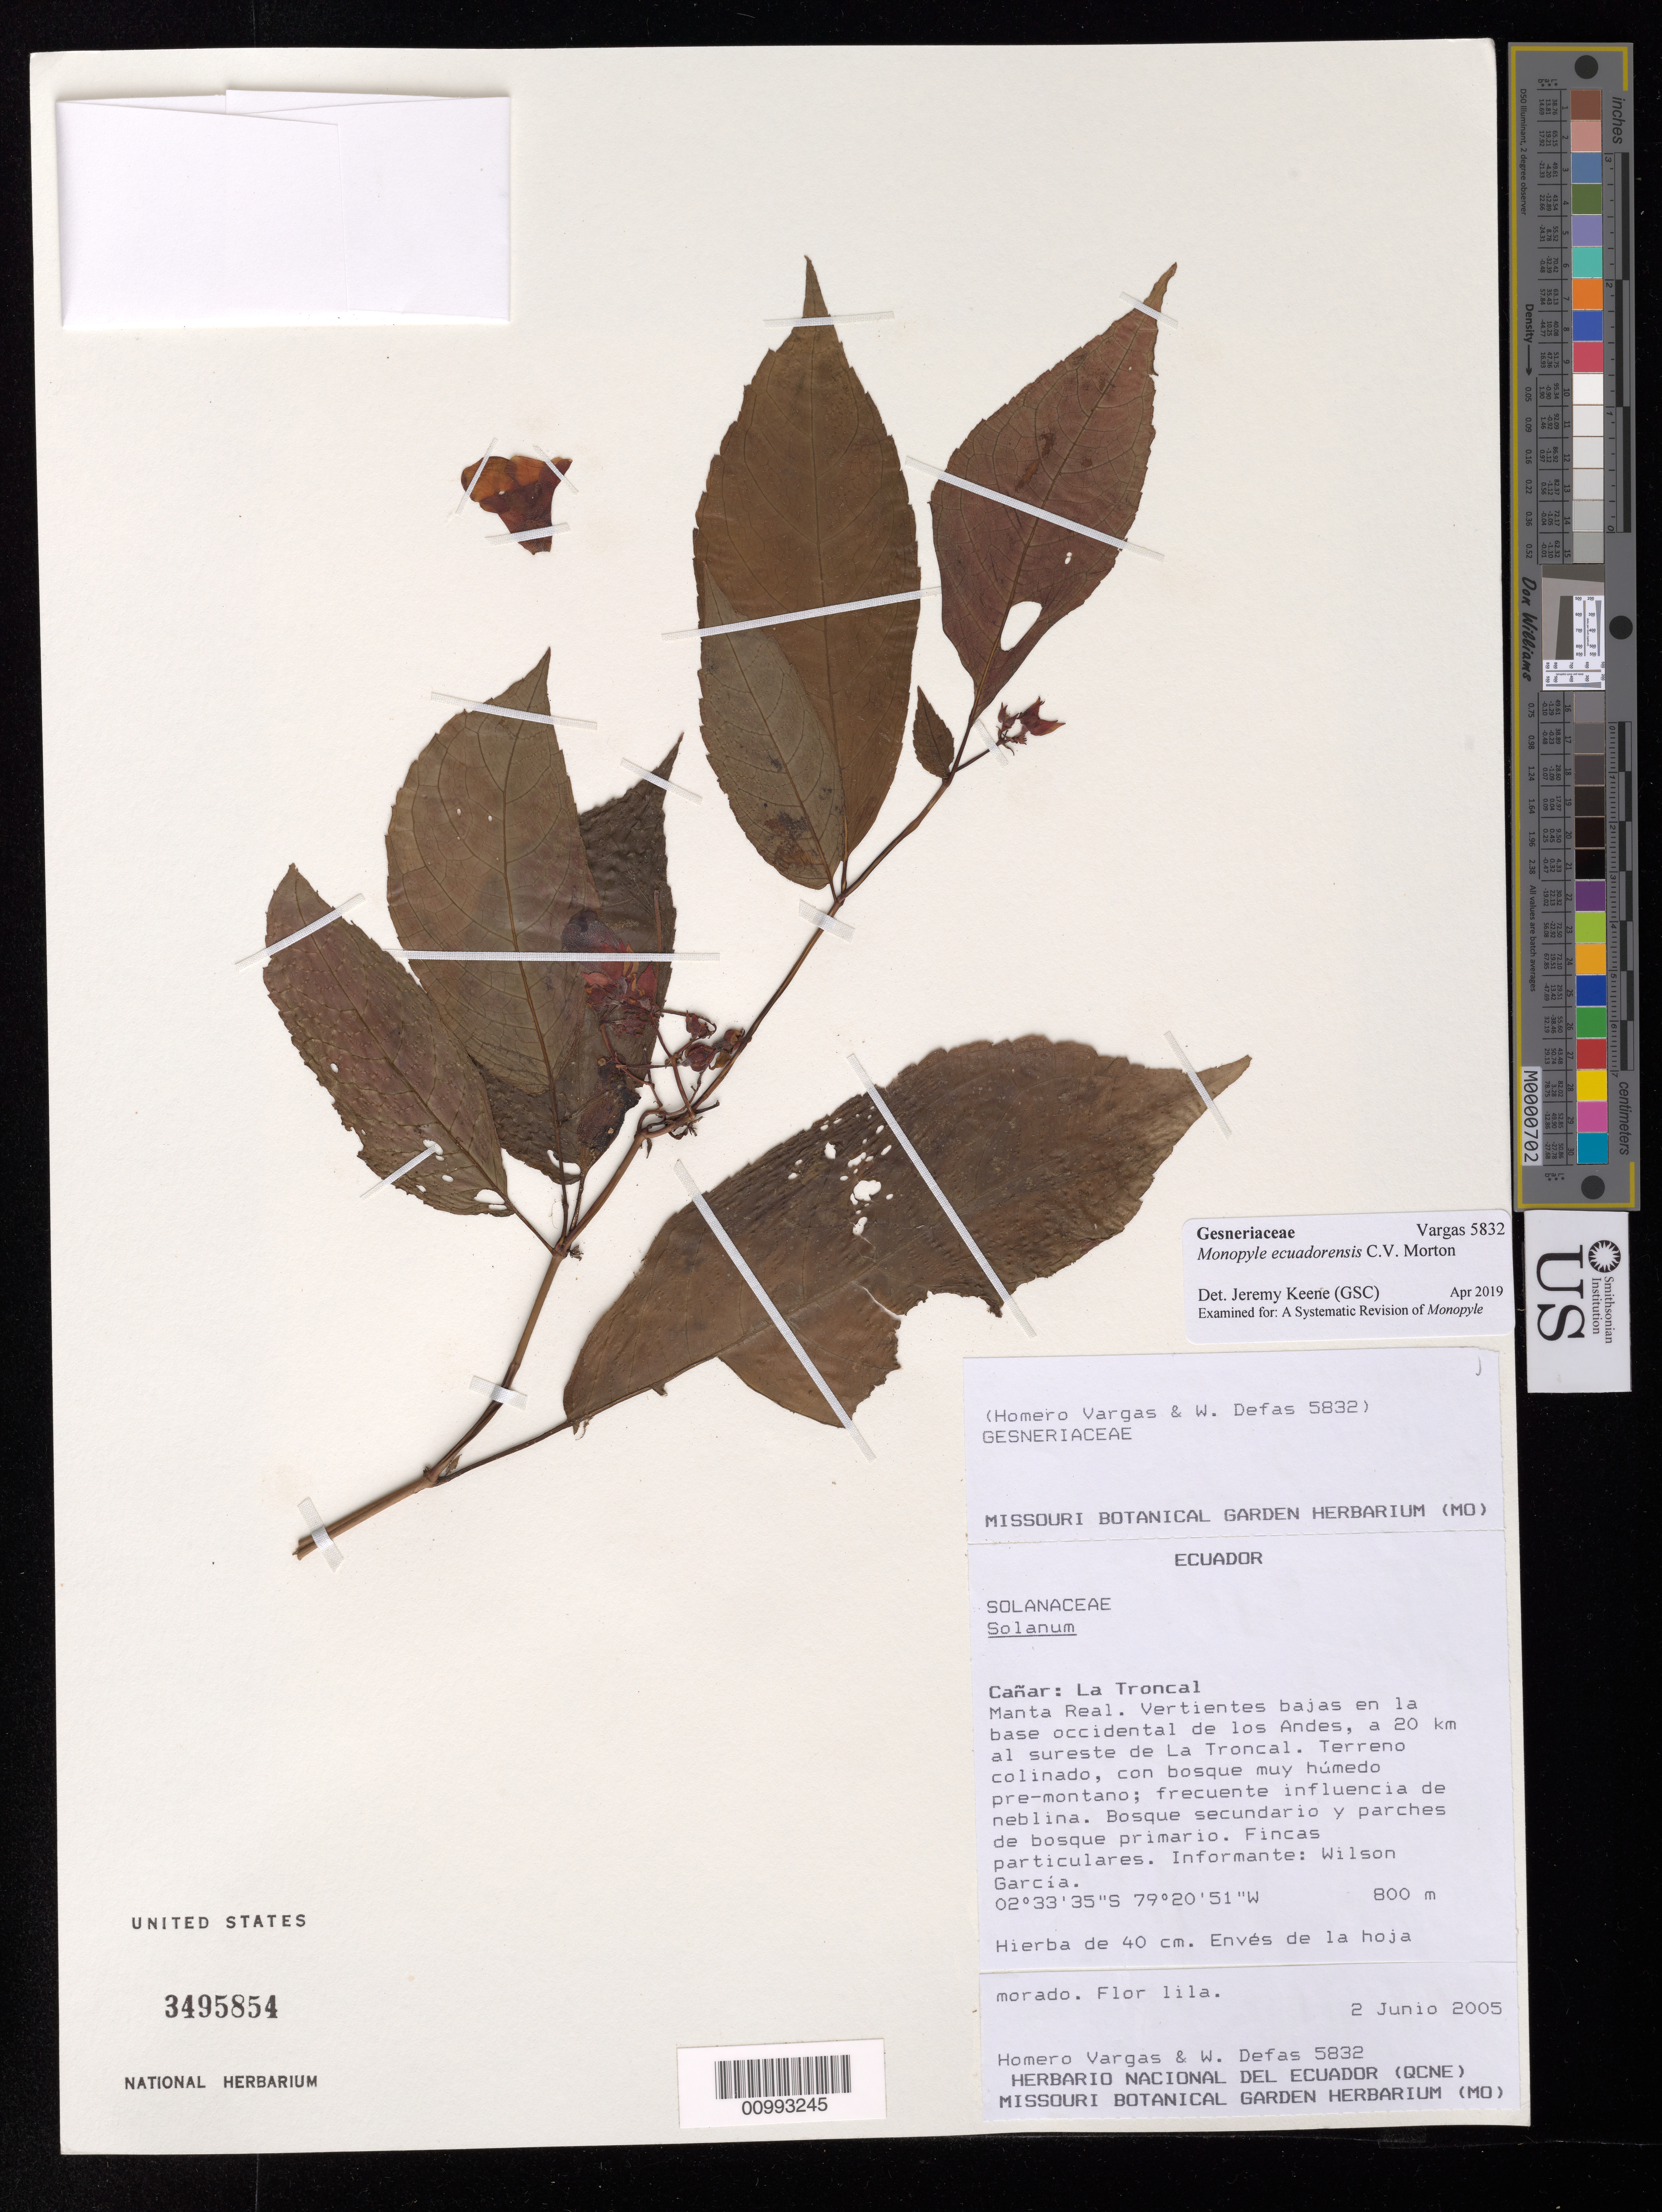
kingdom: Plantae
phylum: Tracheophyta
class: Magnoliopsida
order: Lamiales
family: Gesneriaceae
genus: Monopyle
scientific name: Monopyle ecuadorensis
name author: C.V. Morton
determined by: Keene, J.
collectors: H. Vargas & W. Defas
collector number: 5832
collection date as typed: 02 Jun 2005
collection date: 2005-06-02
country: Ecuador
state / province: Cañar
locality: Cañar: La Troncal. Manta Real. Vertientes bajas en la base occidental de los Andes, a 20 km al sureste de La Troncal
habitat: Terreno colinado, con bosque muy húmedo pre-montano; frecuente influencia de neblina. Bosque secundario y parches de bosque primario. Fincas particulares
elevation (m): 800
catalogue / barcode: US 3495854